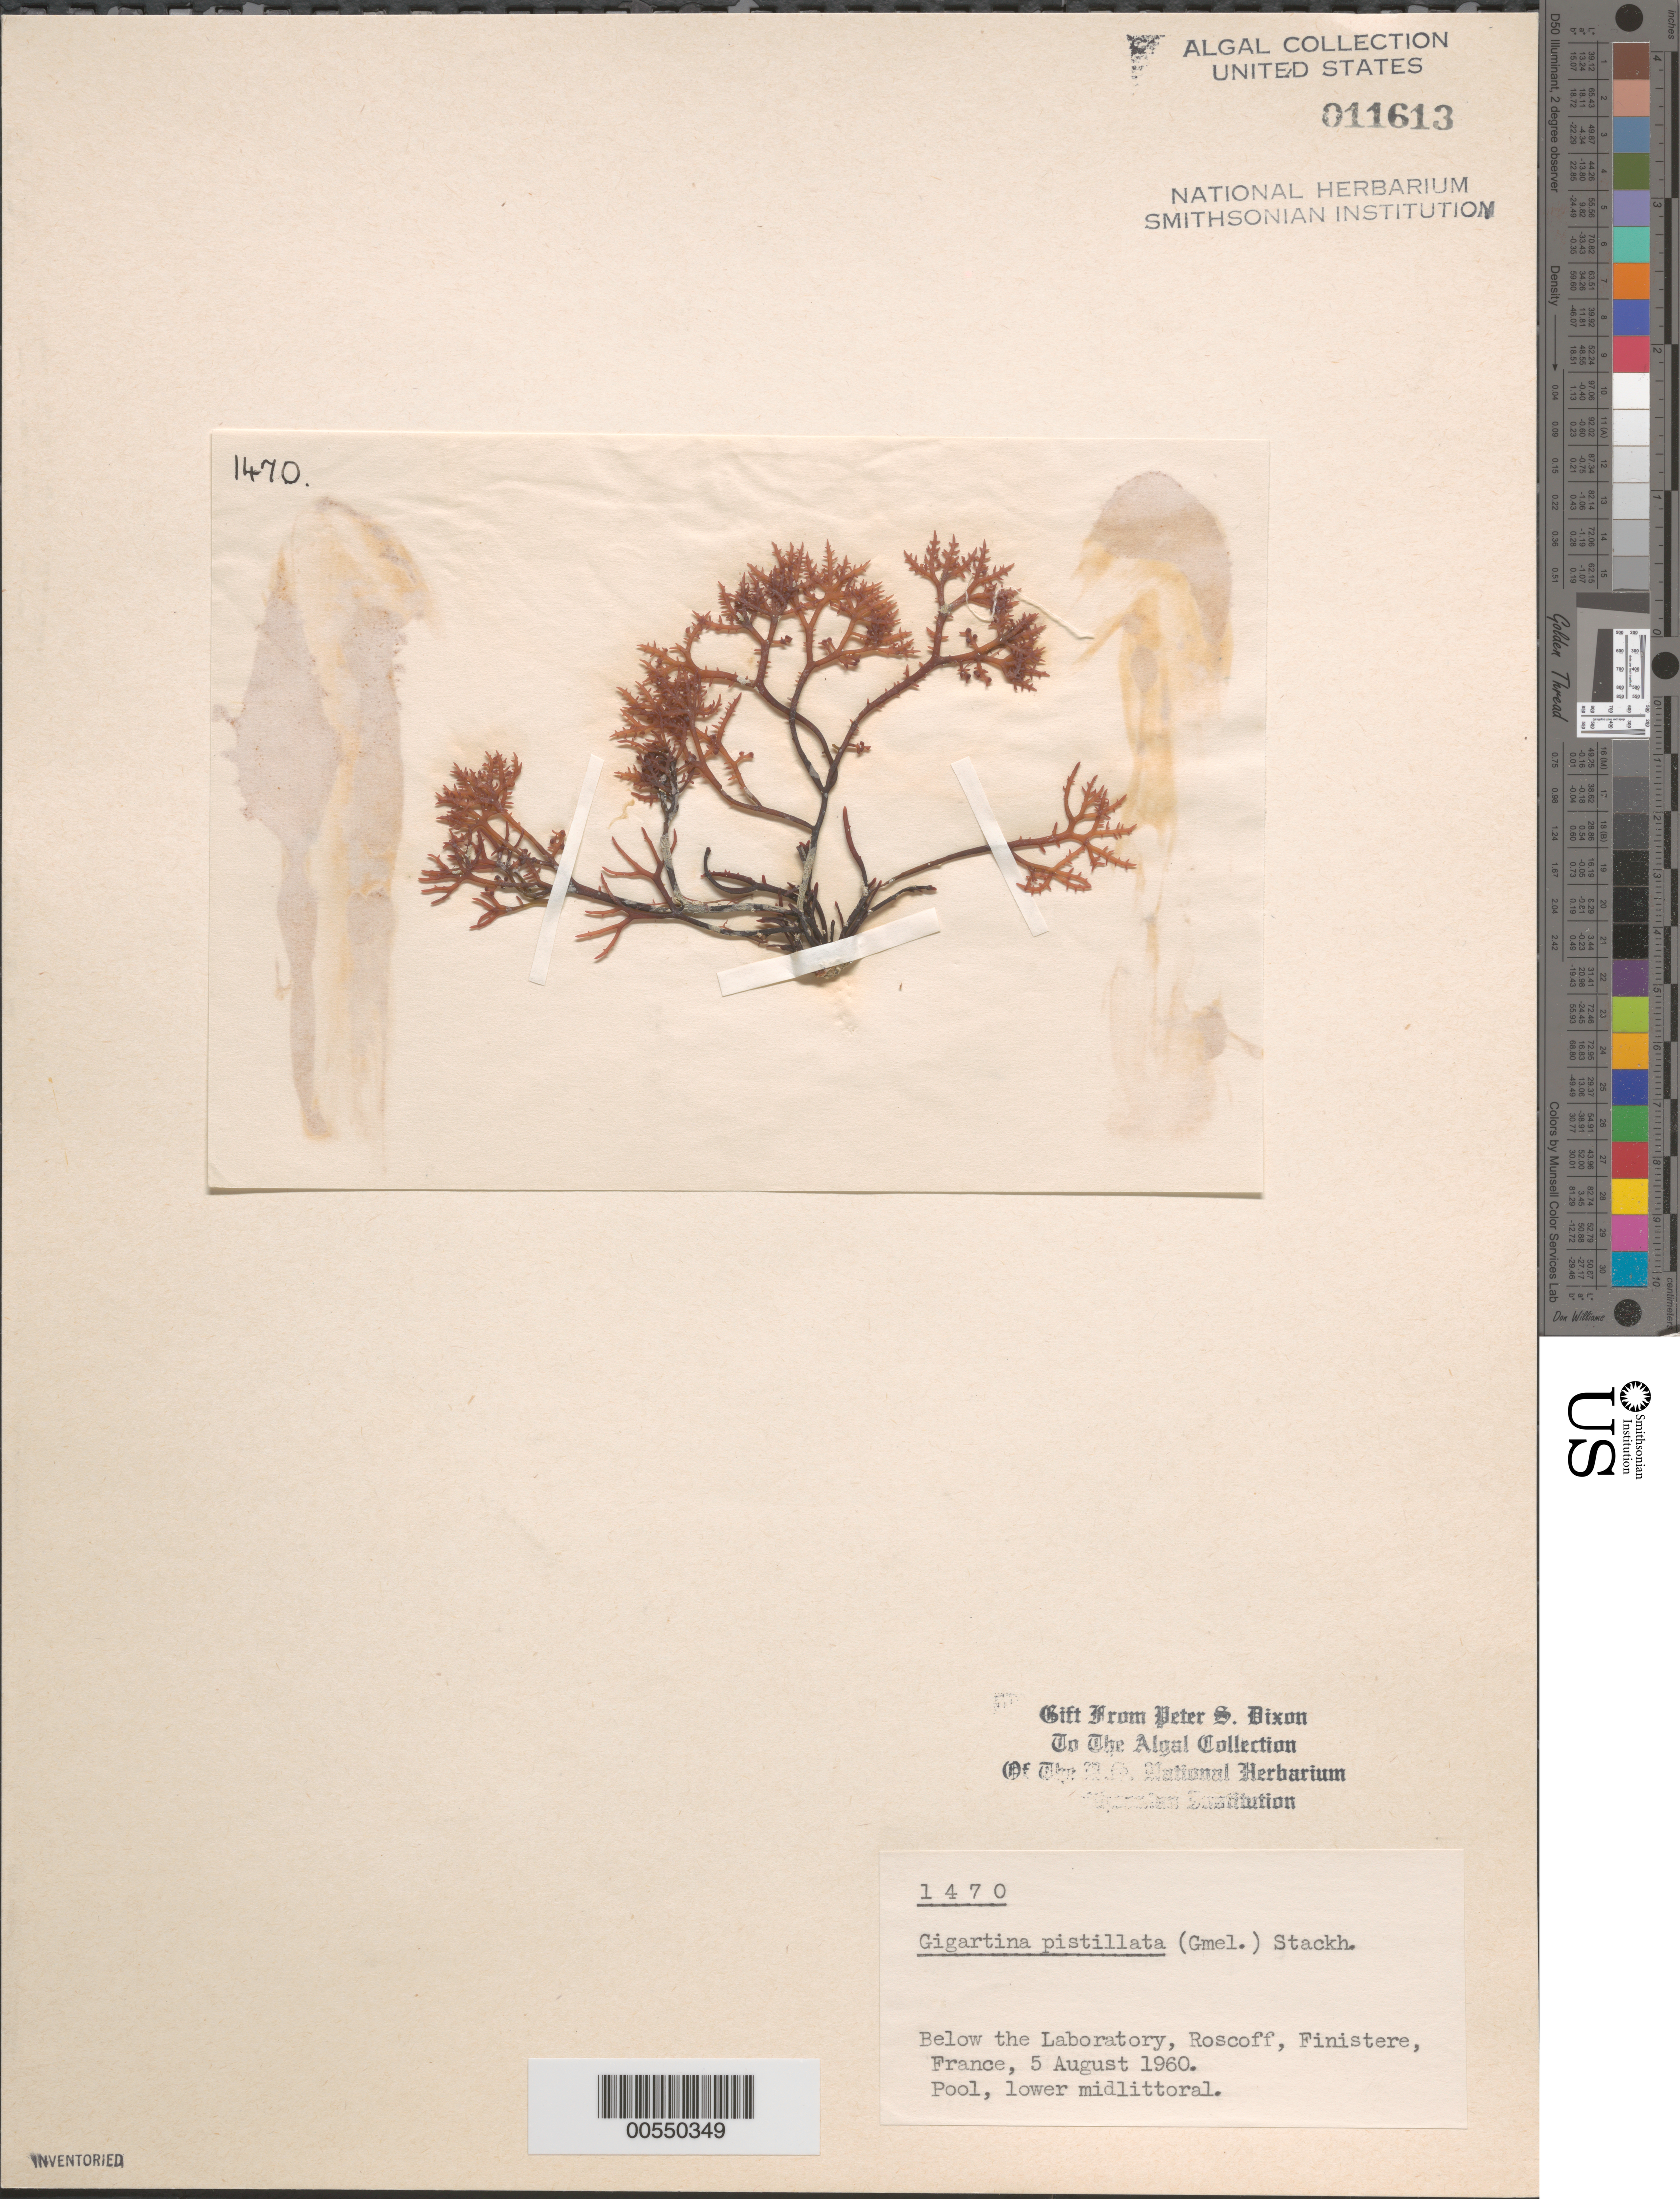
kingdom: Plantae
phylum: Rhodophyta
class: Florideophyceae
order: Gigartinales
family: Gigartinaceae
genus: Gigartina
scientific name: Gigartina pistillata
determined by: Dixon, P. S.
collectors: P. S. Dixon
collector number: PSD 1470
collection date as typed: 05 Aug 1960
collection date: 1960-08-05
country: France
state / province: Bretagne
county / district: Finistère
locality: Roscoff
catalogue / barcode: US 11613